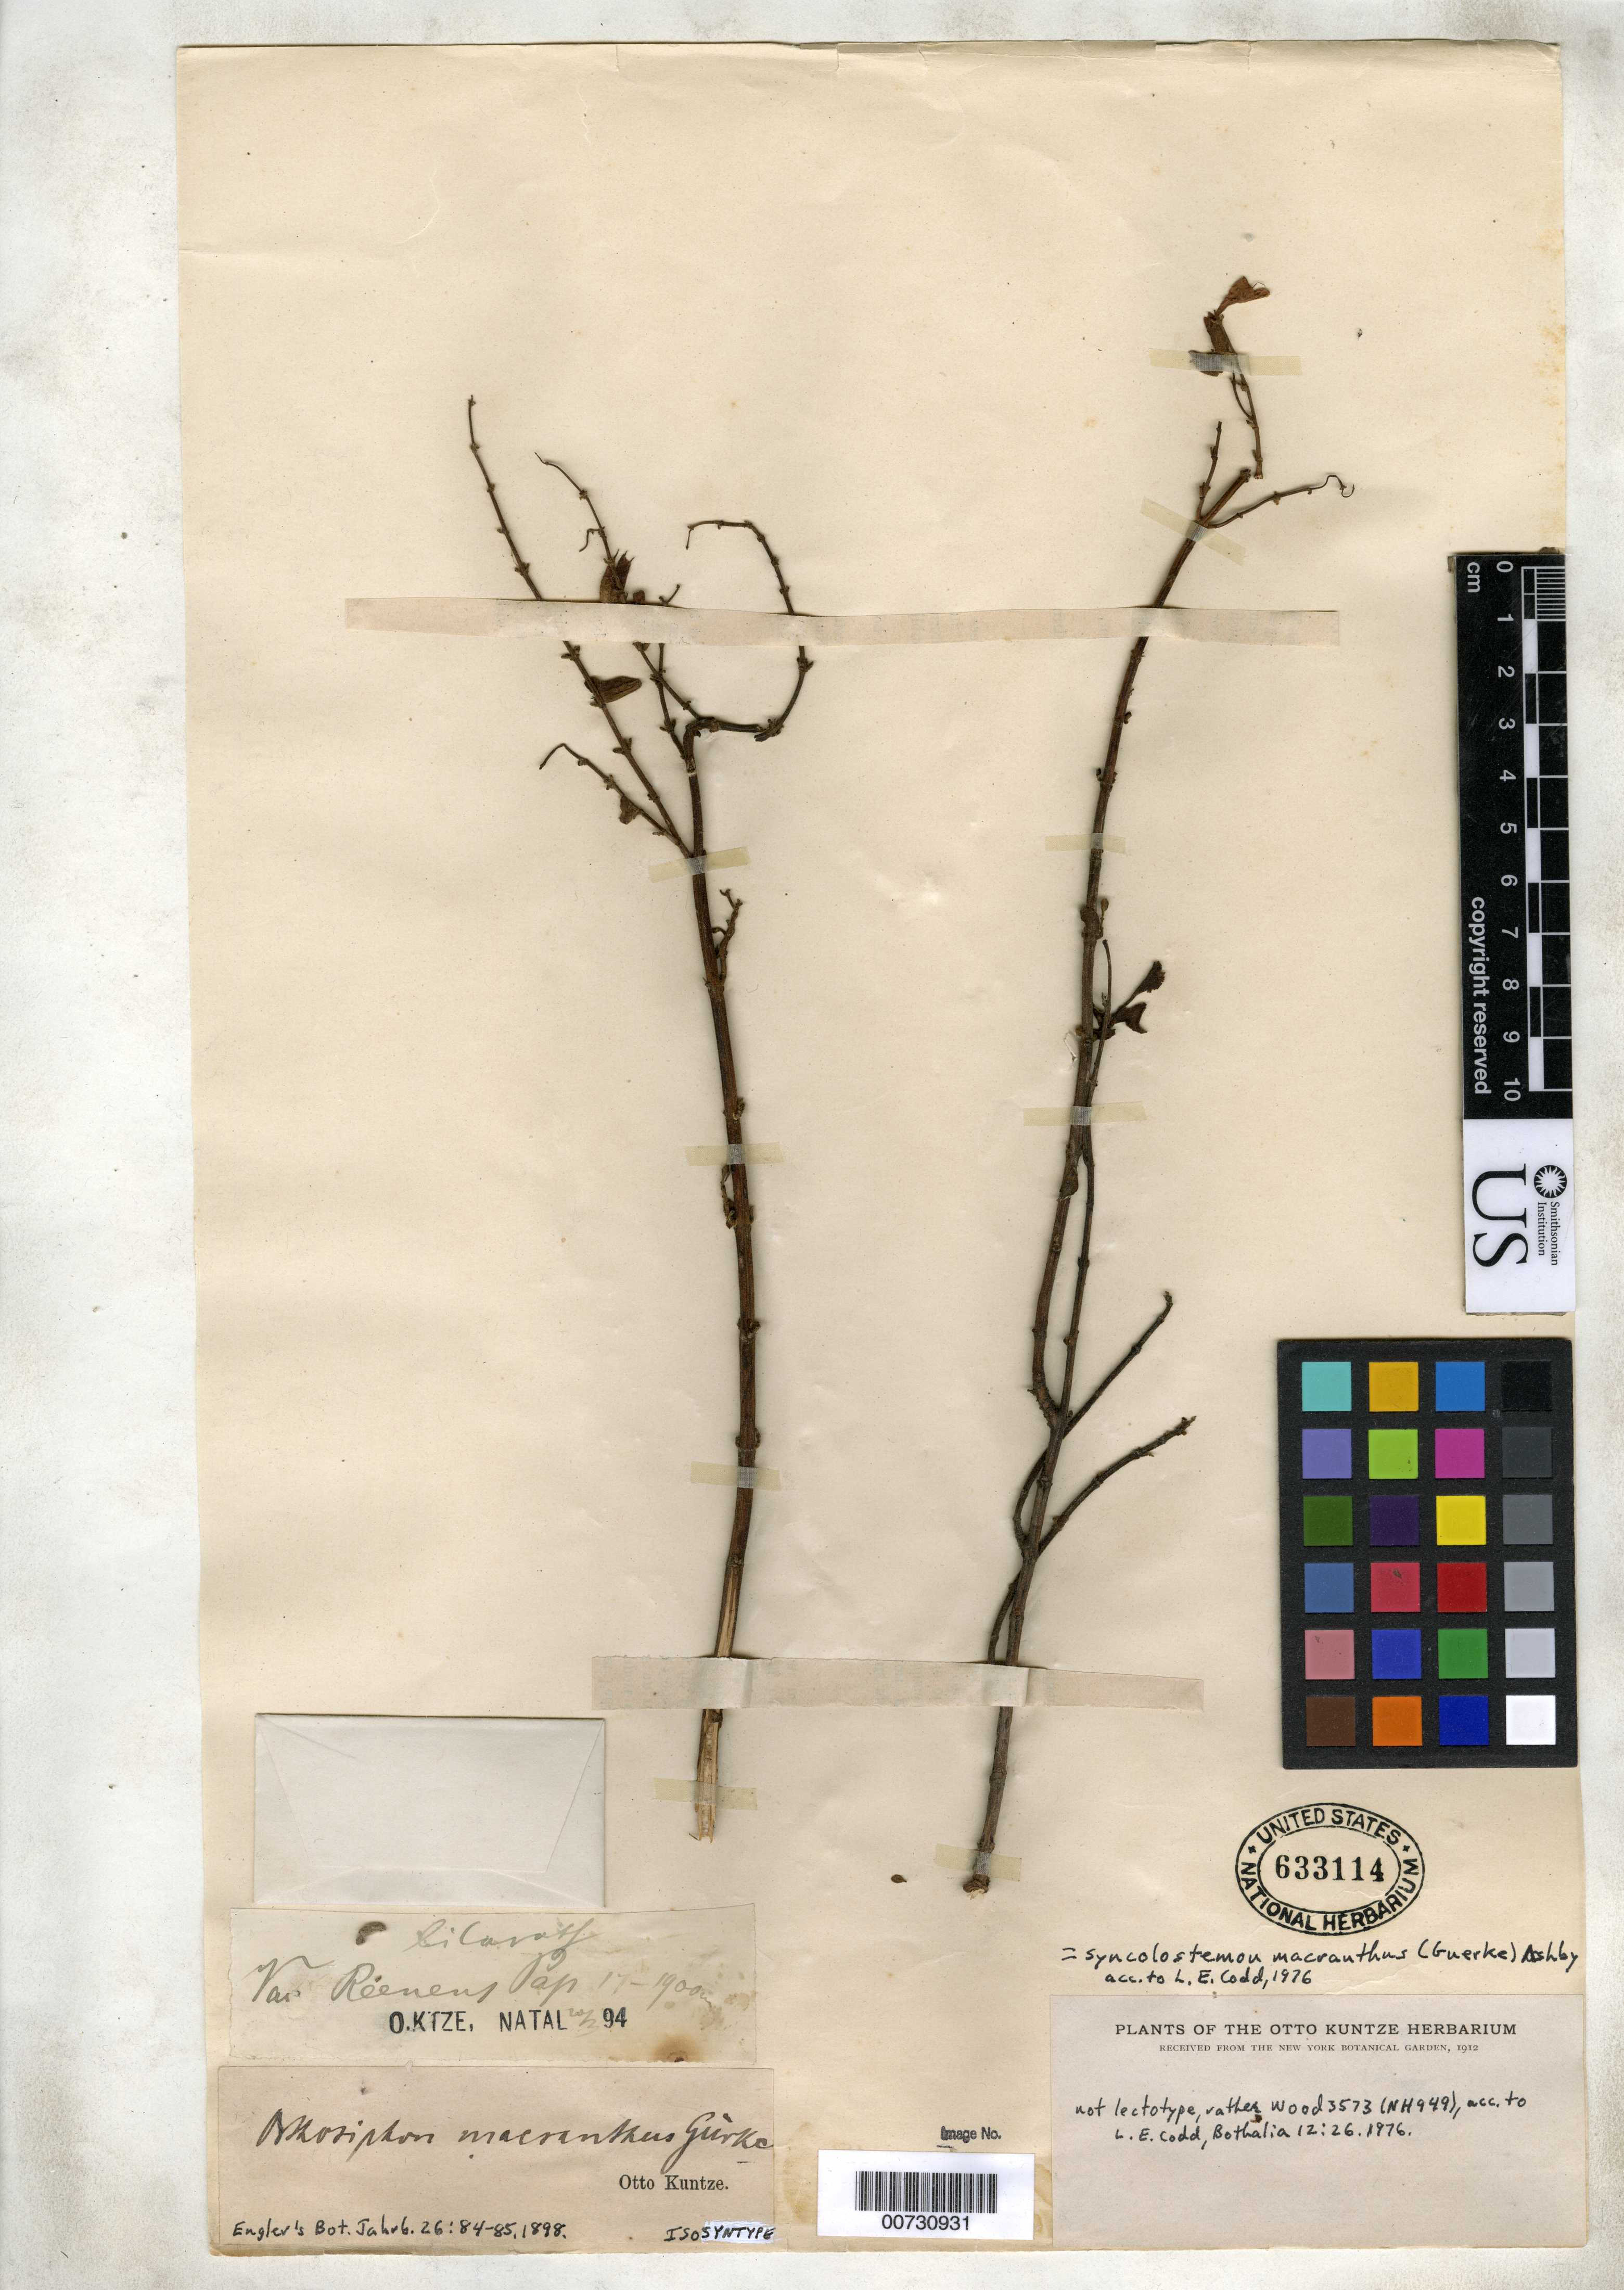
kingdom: Plantae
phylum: Tracheophyta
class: Magnoliopsida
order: Lamiales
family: Lamiaceae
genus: Orthosiphon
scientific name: Orthosiphon macranthus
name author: Gürke in Engl.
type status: Isosyntype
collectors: C.E.O. Kuntze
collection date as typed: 20 Mar 1894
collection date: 1894-03-20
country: South Africa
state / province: KwaZulu-Natal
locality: Van Reenen's Pass.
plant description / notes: Lectotype is Wood 3573 (NH 949), see L.E. Codd, 1976, Bothalia 12:26.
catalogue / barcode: US 633114